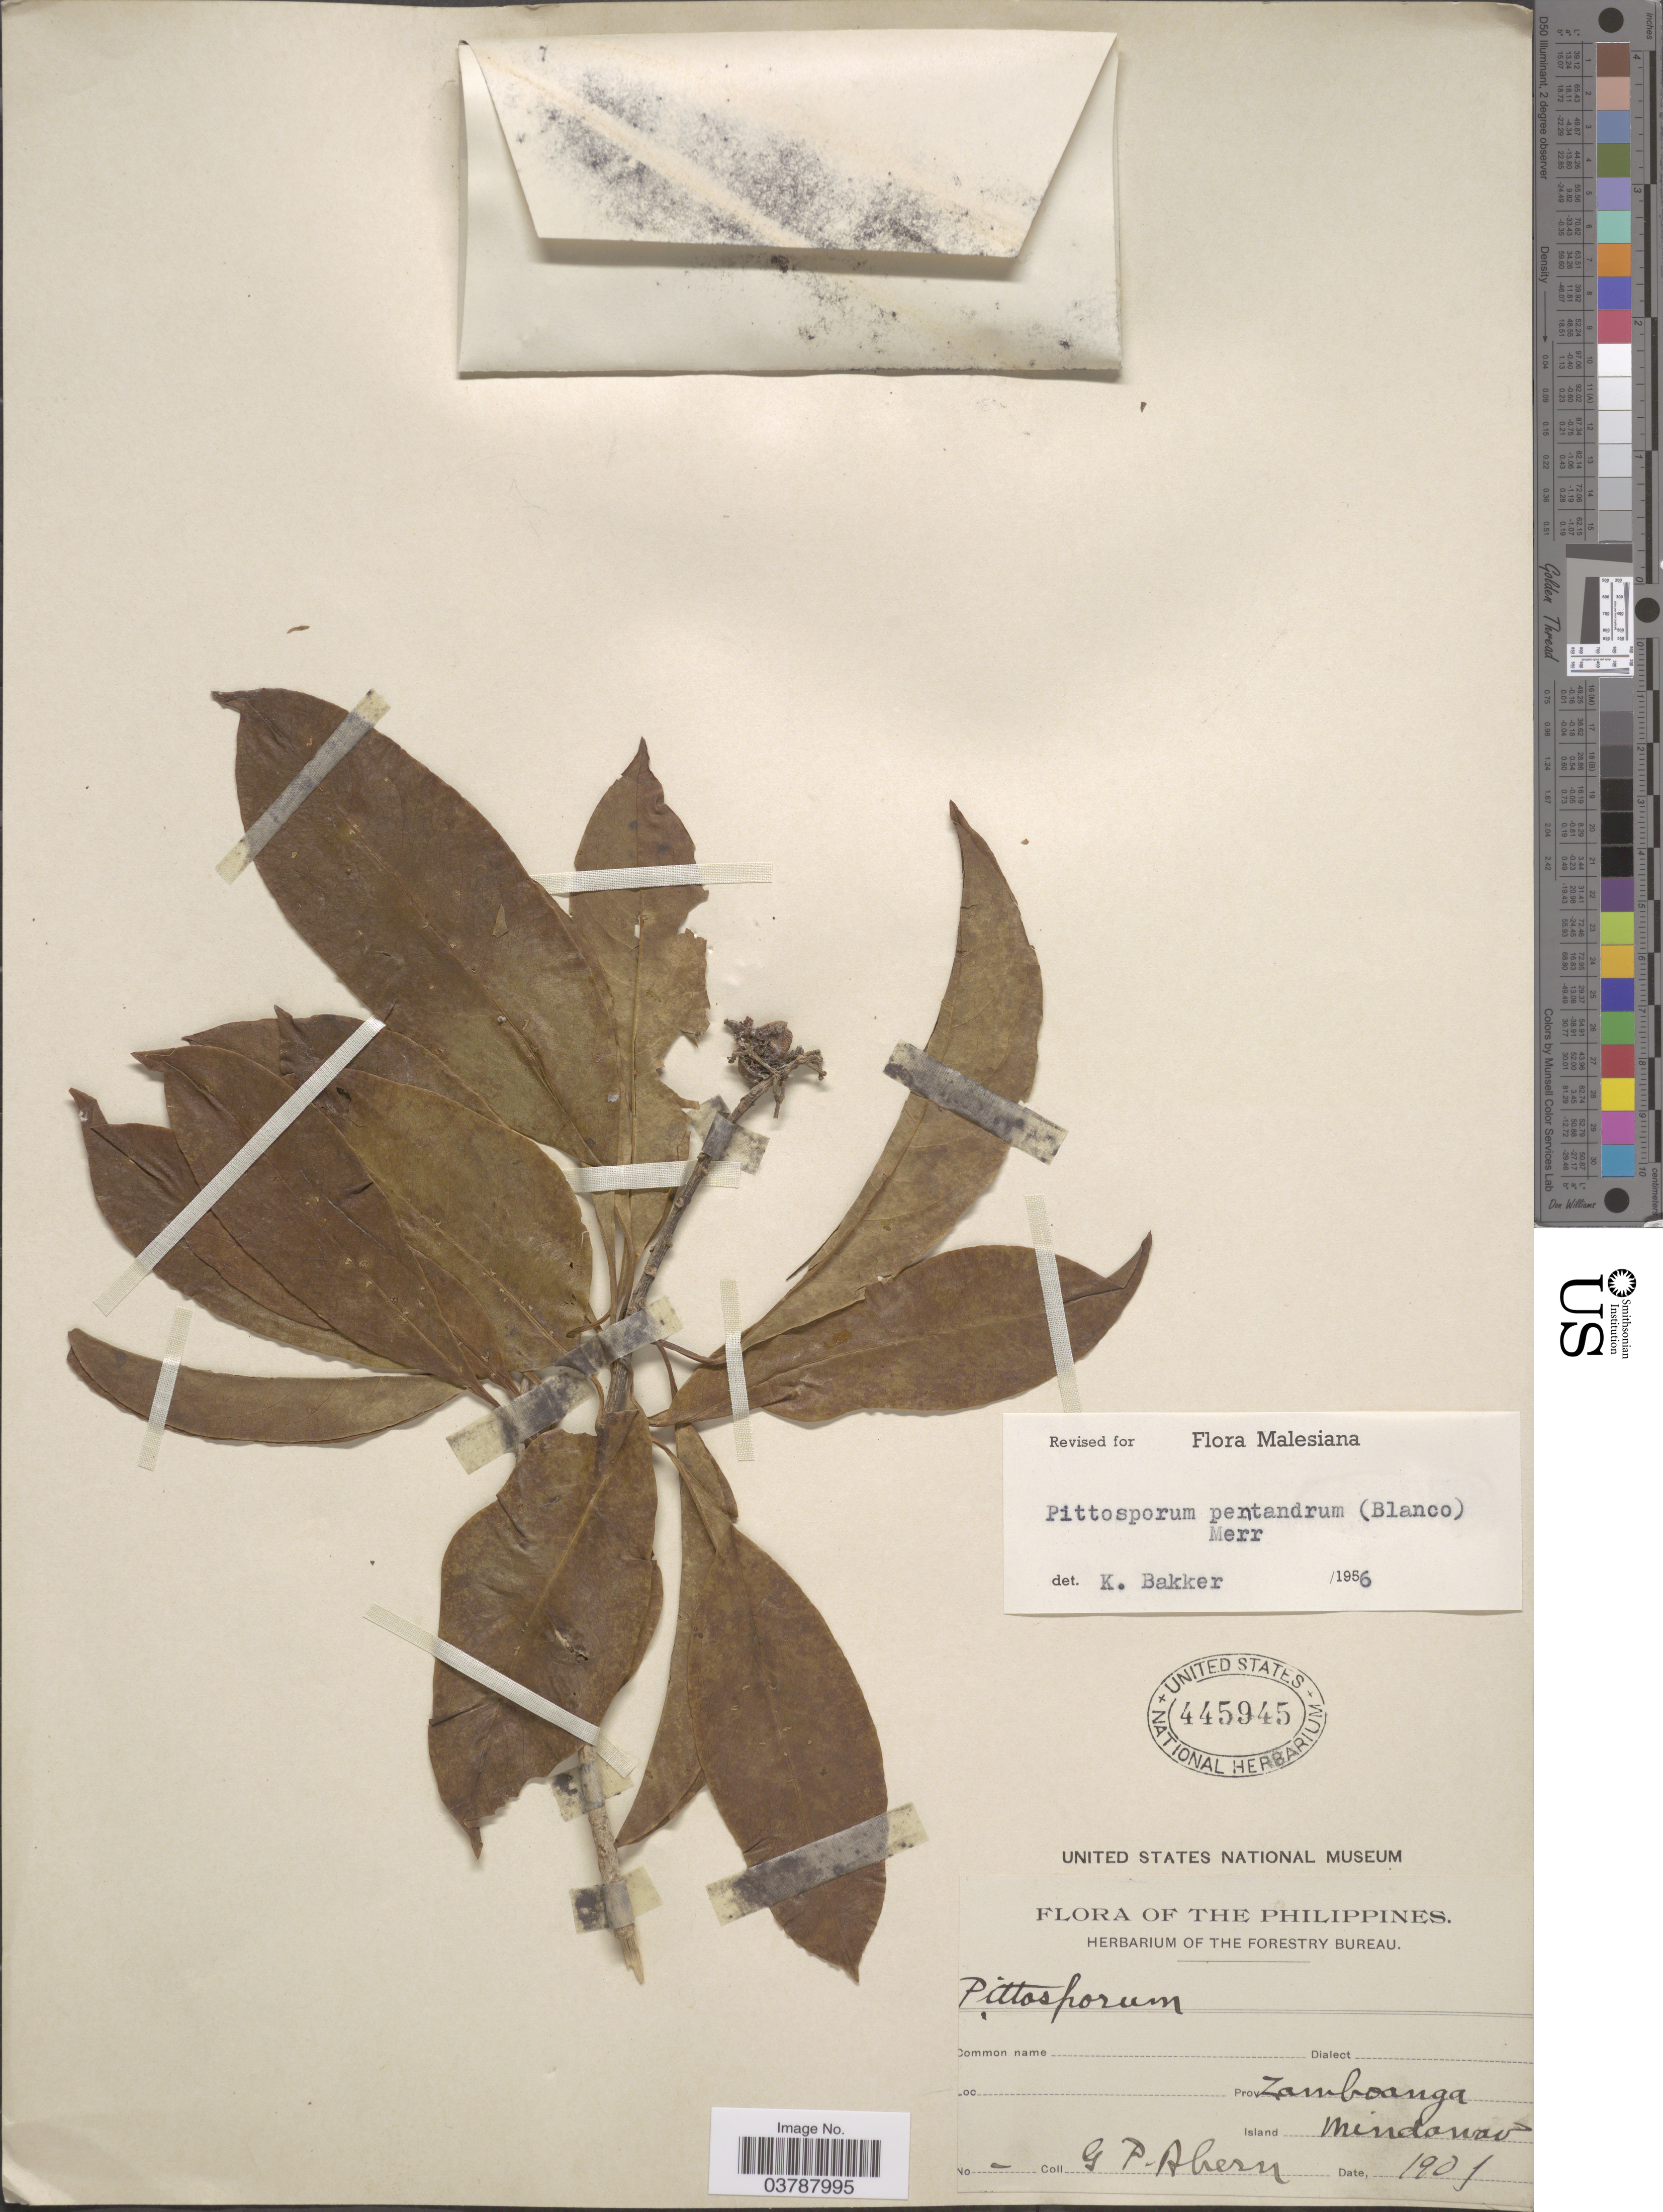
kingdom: Plantae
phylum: Tracheophyta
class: Magnoliopsida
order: Apiales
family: Pittosporaceae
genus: Pittosporum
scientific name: Pittosporum pentandrum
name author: (Blanco) Merr.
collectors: G. Ahern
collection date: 1901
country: Philippines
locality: Prov. Zamboanga. Island Mindanao.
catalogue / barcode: US 445945